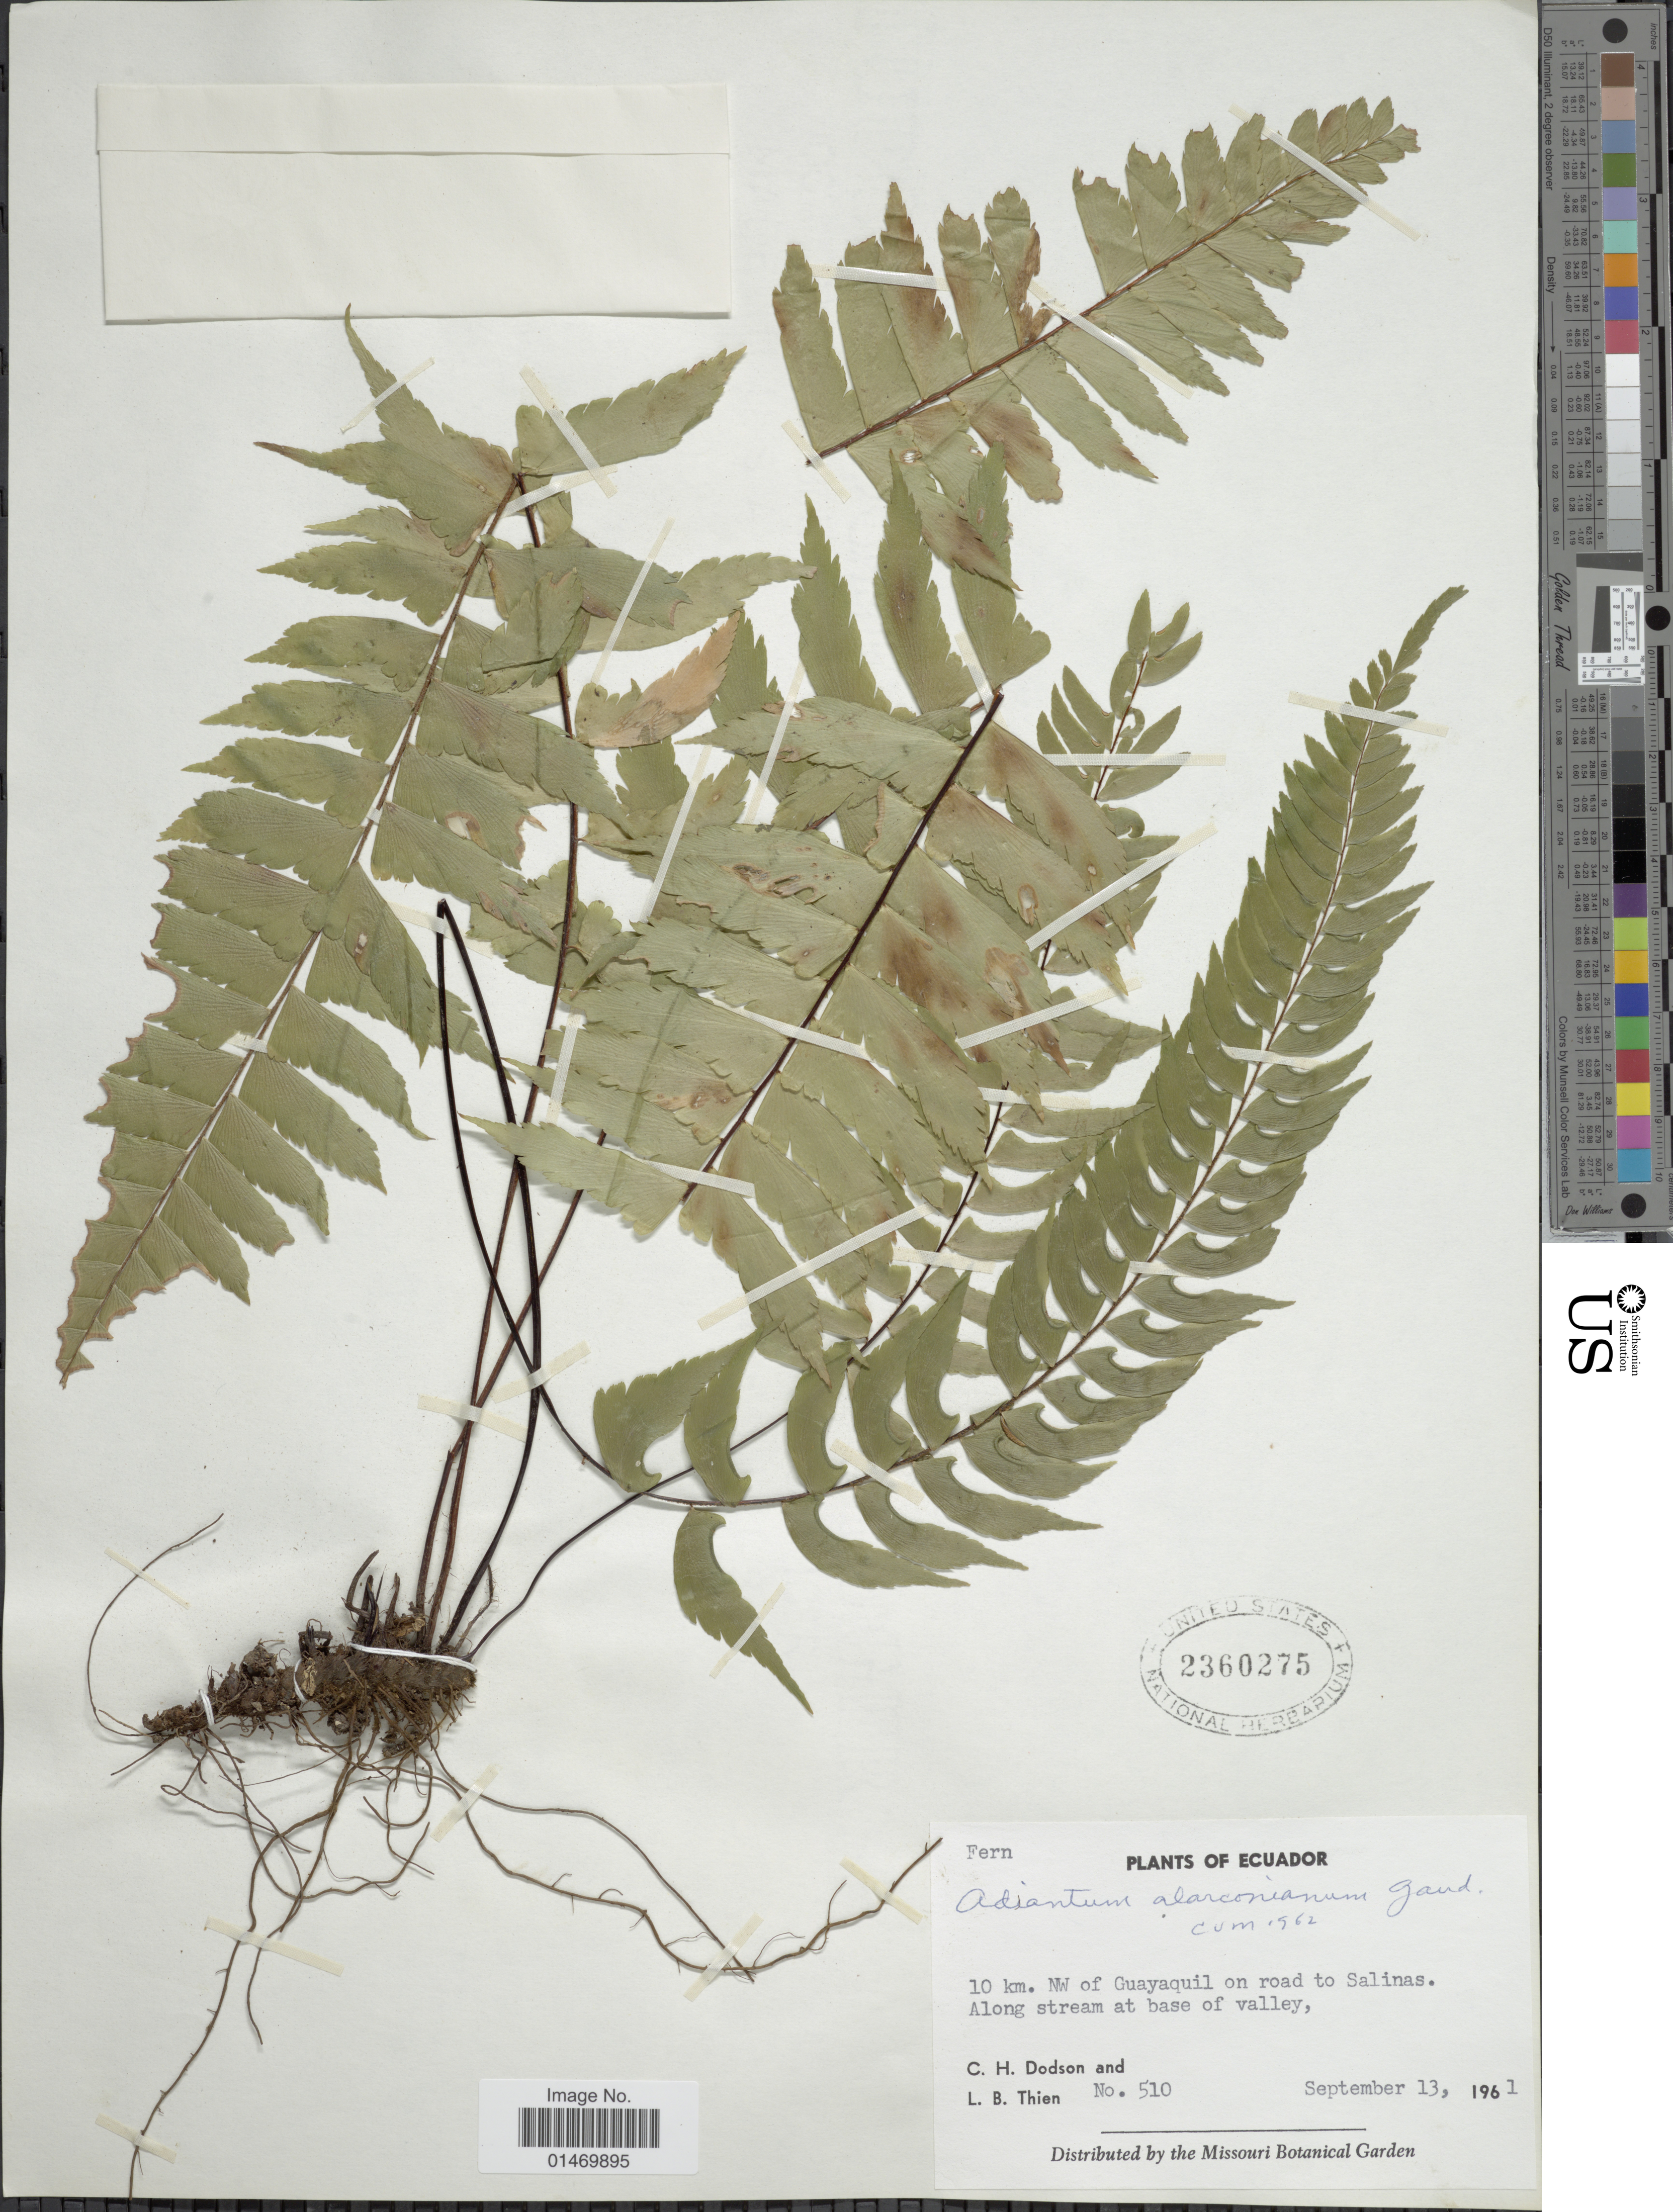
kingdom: Plantae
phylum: Tracheophyta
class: Polypodiopsida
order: Polypodiales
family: Pteridaceae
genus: Adiantum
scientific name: Adiantum alarconianum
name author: Gaudich.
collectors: C. H. Dodson & L. Thien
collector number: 510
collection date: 1961-09-13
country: Ecuador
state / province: Guayas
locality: Ecuador, 10 km. NW of Guayaquil on road to Salinas.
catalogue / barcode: US 2360275